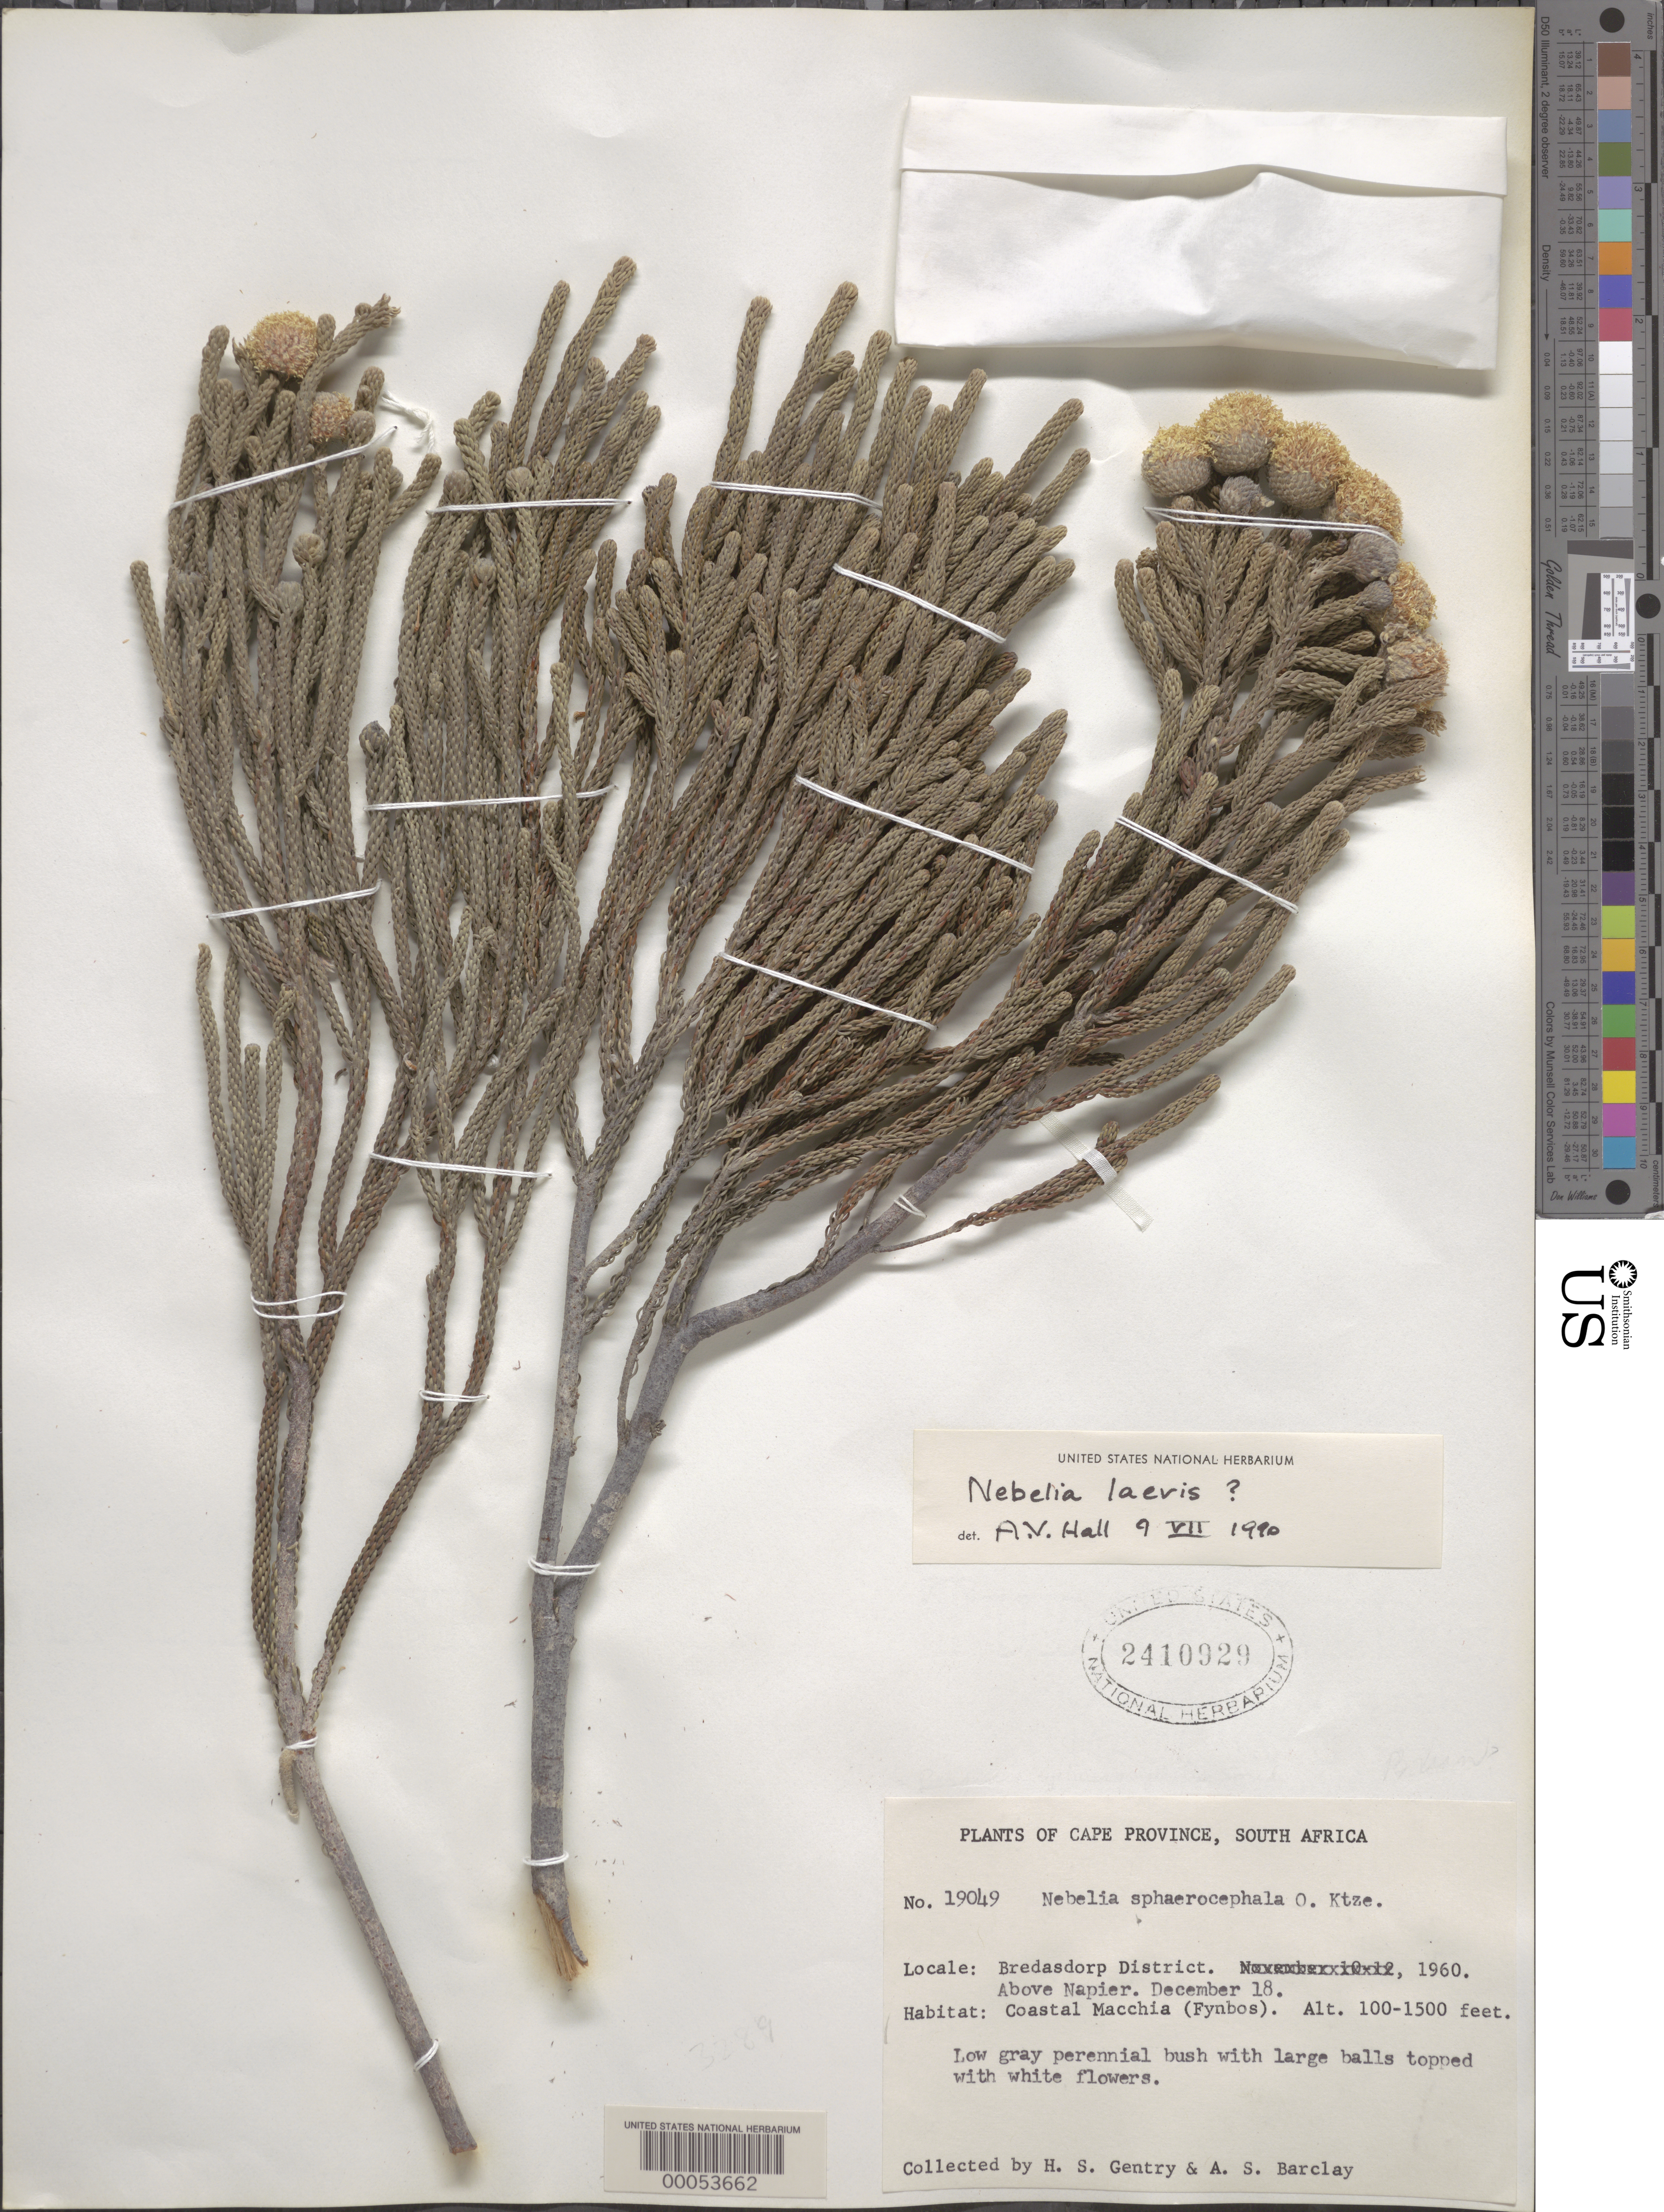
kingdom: Plantae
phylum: Tracheophyta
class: Magnoliopsida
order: Bruniales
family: Bruniaceae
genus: Brunia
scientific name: Brunia latebracteata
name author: A.V. Hall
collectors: H. S. Gentry & A. S. Barclay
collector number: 19049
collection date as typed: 18 Dec 1960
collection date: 1960-12-18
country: South Africa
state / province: Western Cape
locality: Bredasdorp district, above napier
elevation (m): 30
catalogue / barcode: US 2410929